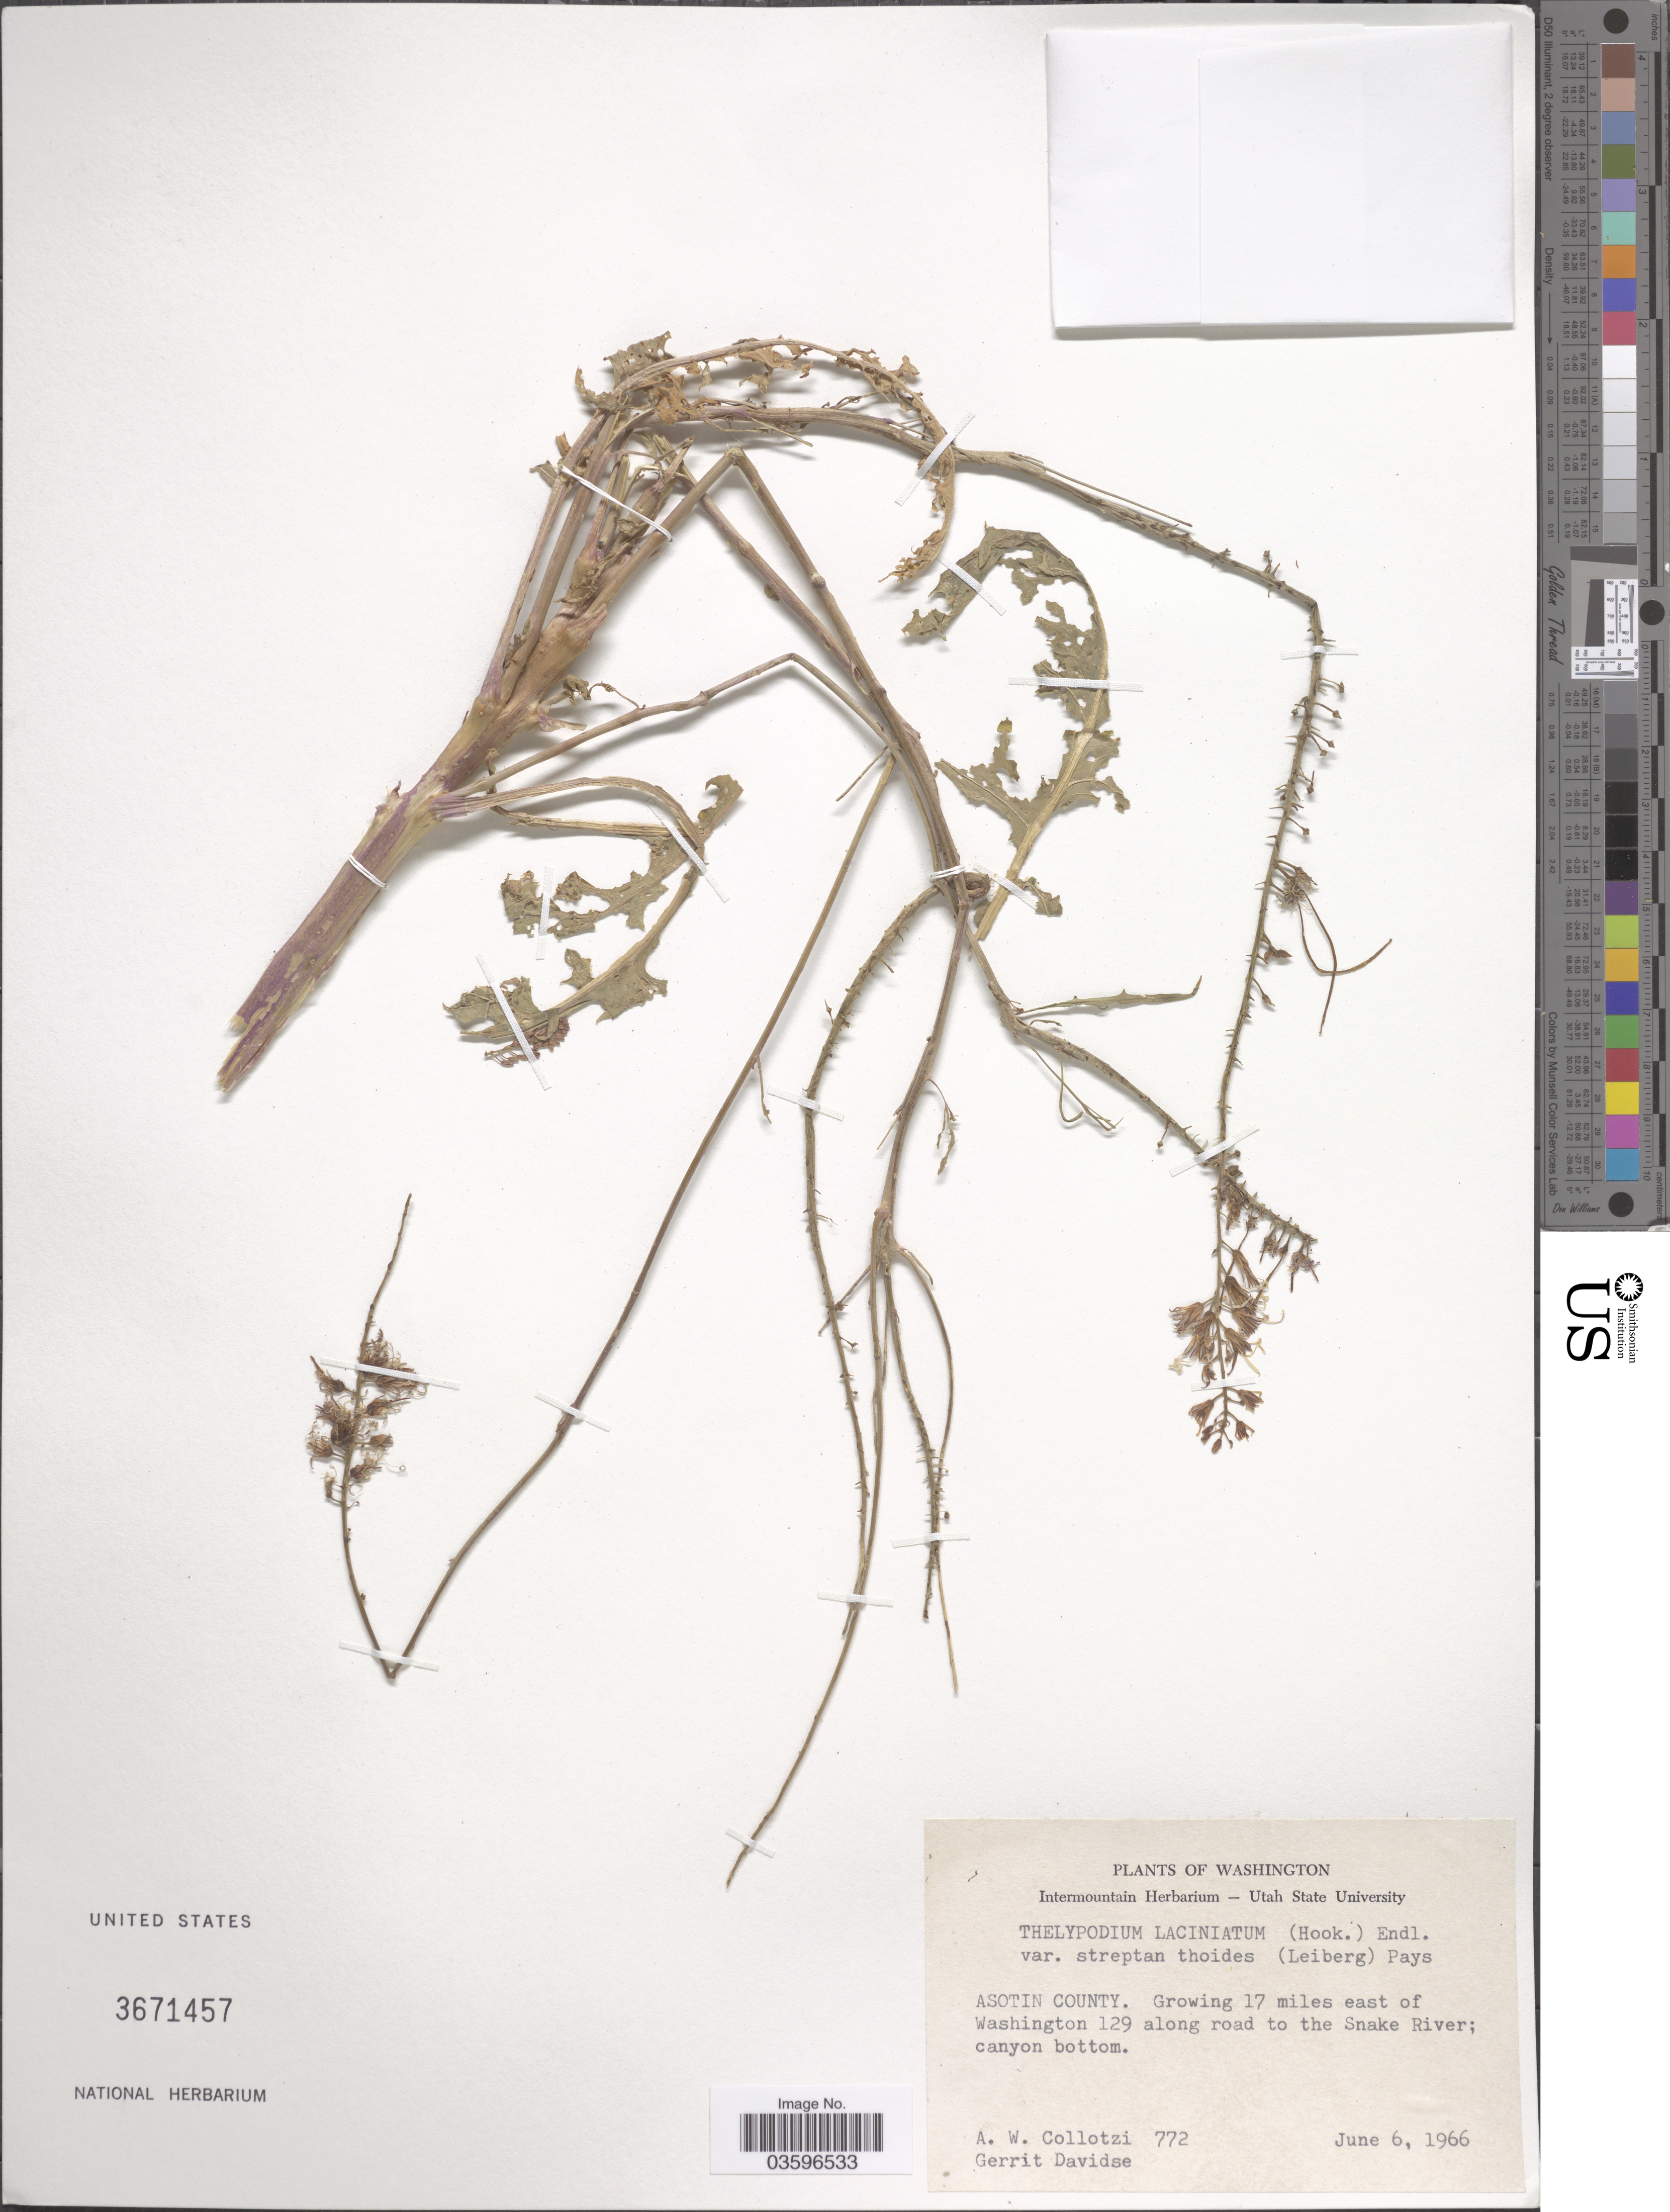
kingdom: Plantae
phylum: Tracheophyta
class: Magnoliopsida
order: Brassicales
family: Brassicaceae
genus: Thelypodium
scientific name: Thelypodium laciniatum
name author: (Hook.) Endl.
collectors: A. W. Collotzi & G. Davidse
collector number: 772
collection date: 1966-06-06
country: United States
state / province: Washington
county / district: Asotin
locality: Asotin County. Growing 17 miles east of Washington 129 along road to the Snake River; canyon bottom.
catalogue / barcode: US 3671457